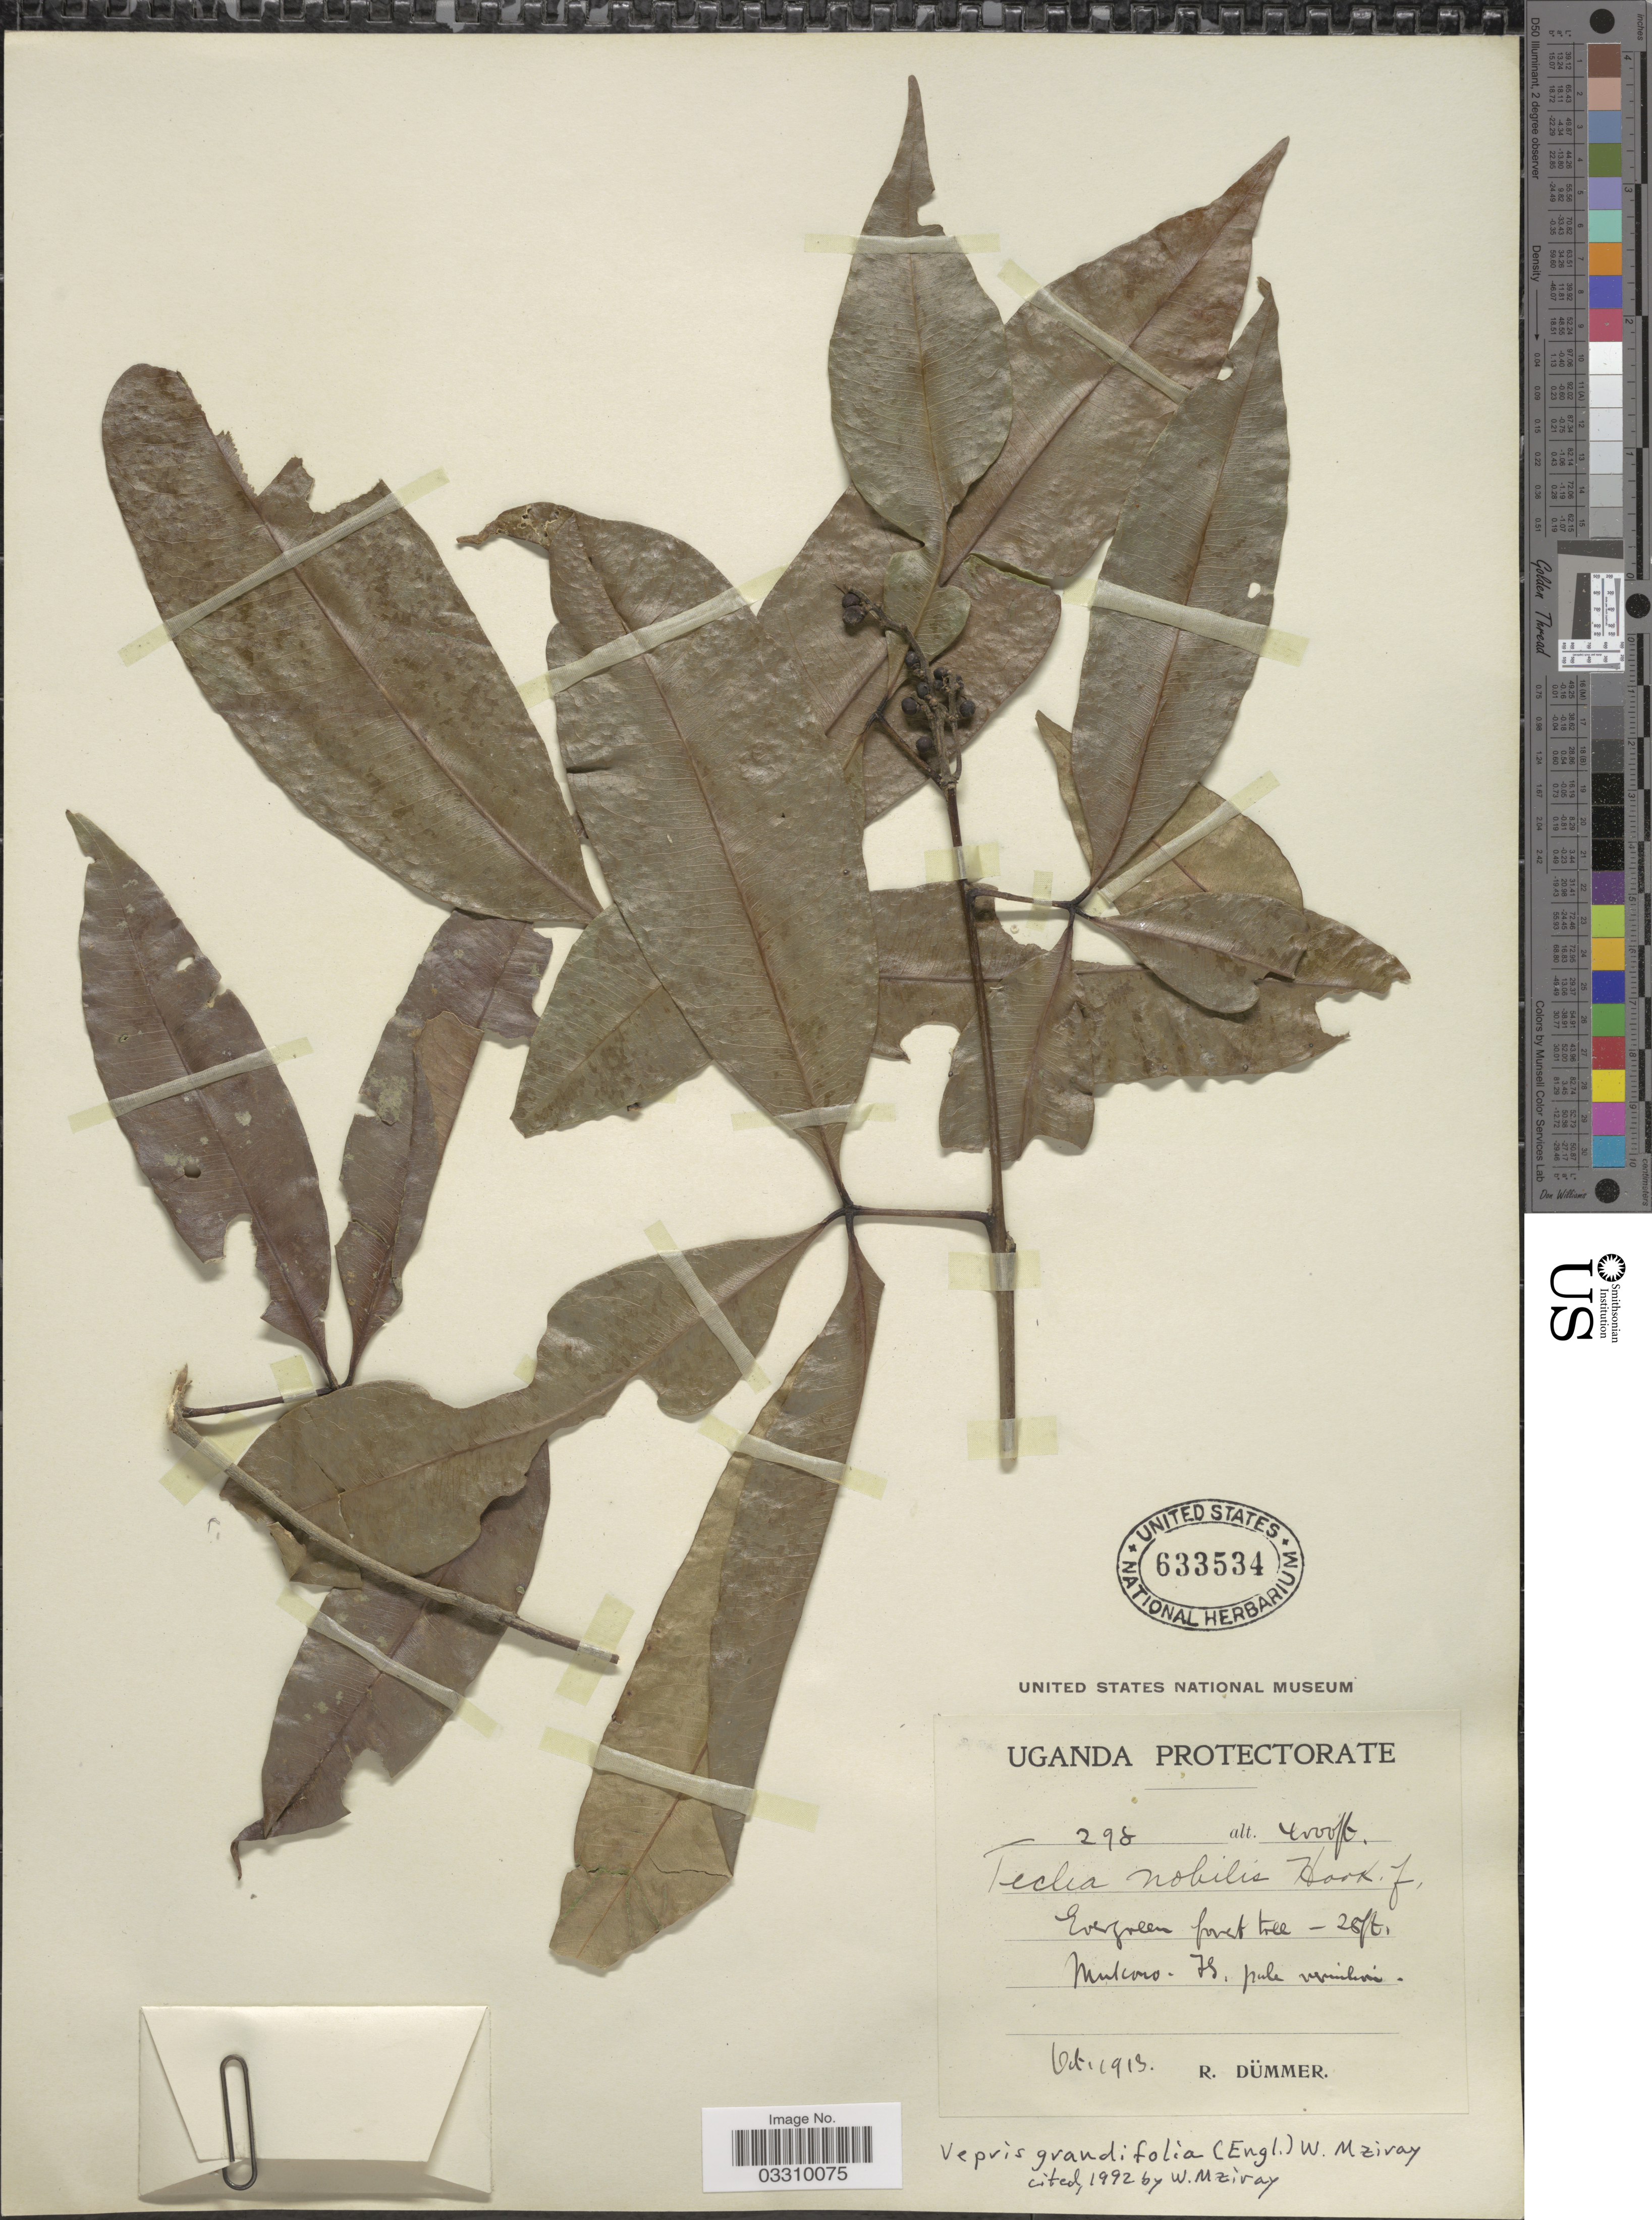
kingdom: Plantae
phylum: Tracheophyta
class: Magnoliopsida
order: Sapindales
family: Rutaceae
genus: Vepris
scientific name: Vepris grandifolia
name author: (Engl.) Mziray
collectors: R. A. Dümmer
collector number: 298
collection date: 1913-10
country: Uganda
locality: Uganda Protectorate. Mukono.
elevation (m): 1219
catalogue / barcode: US 633534